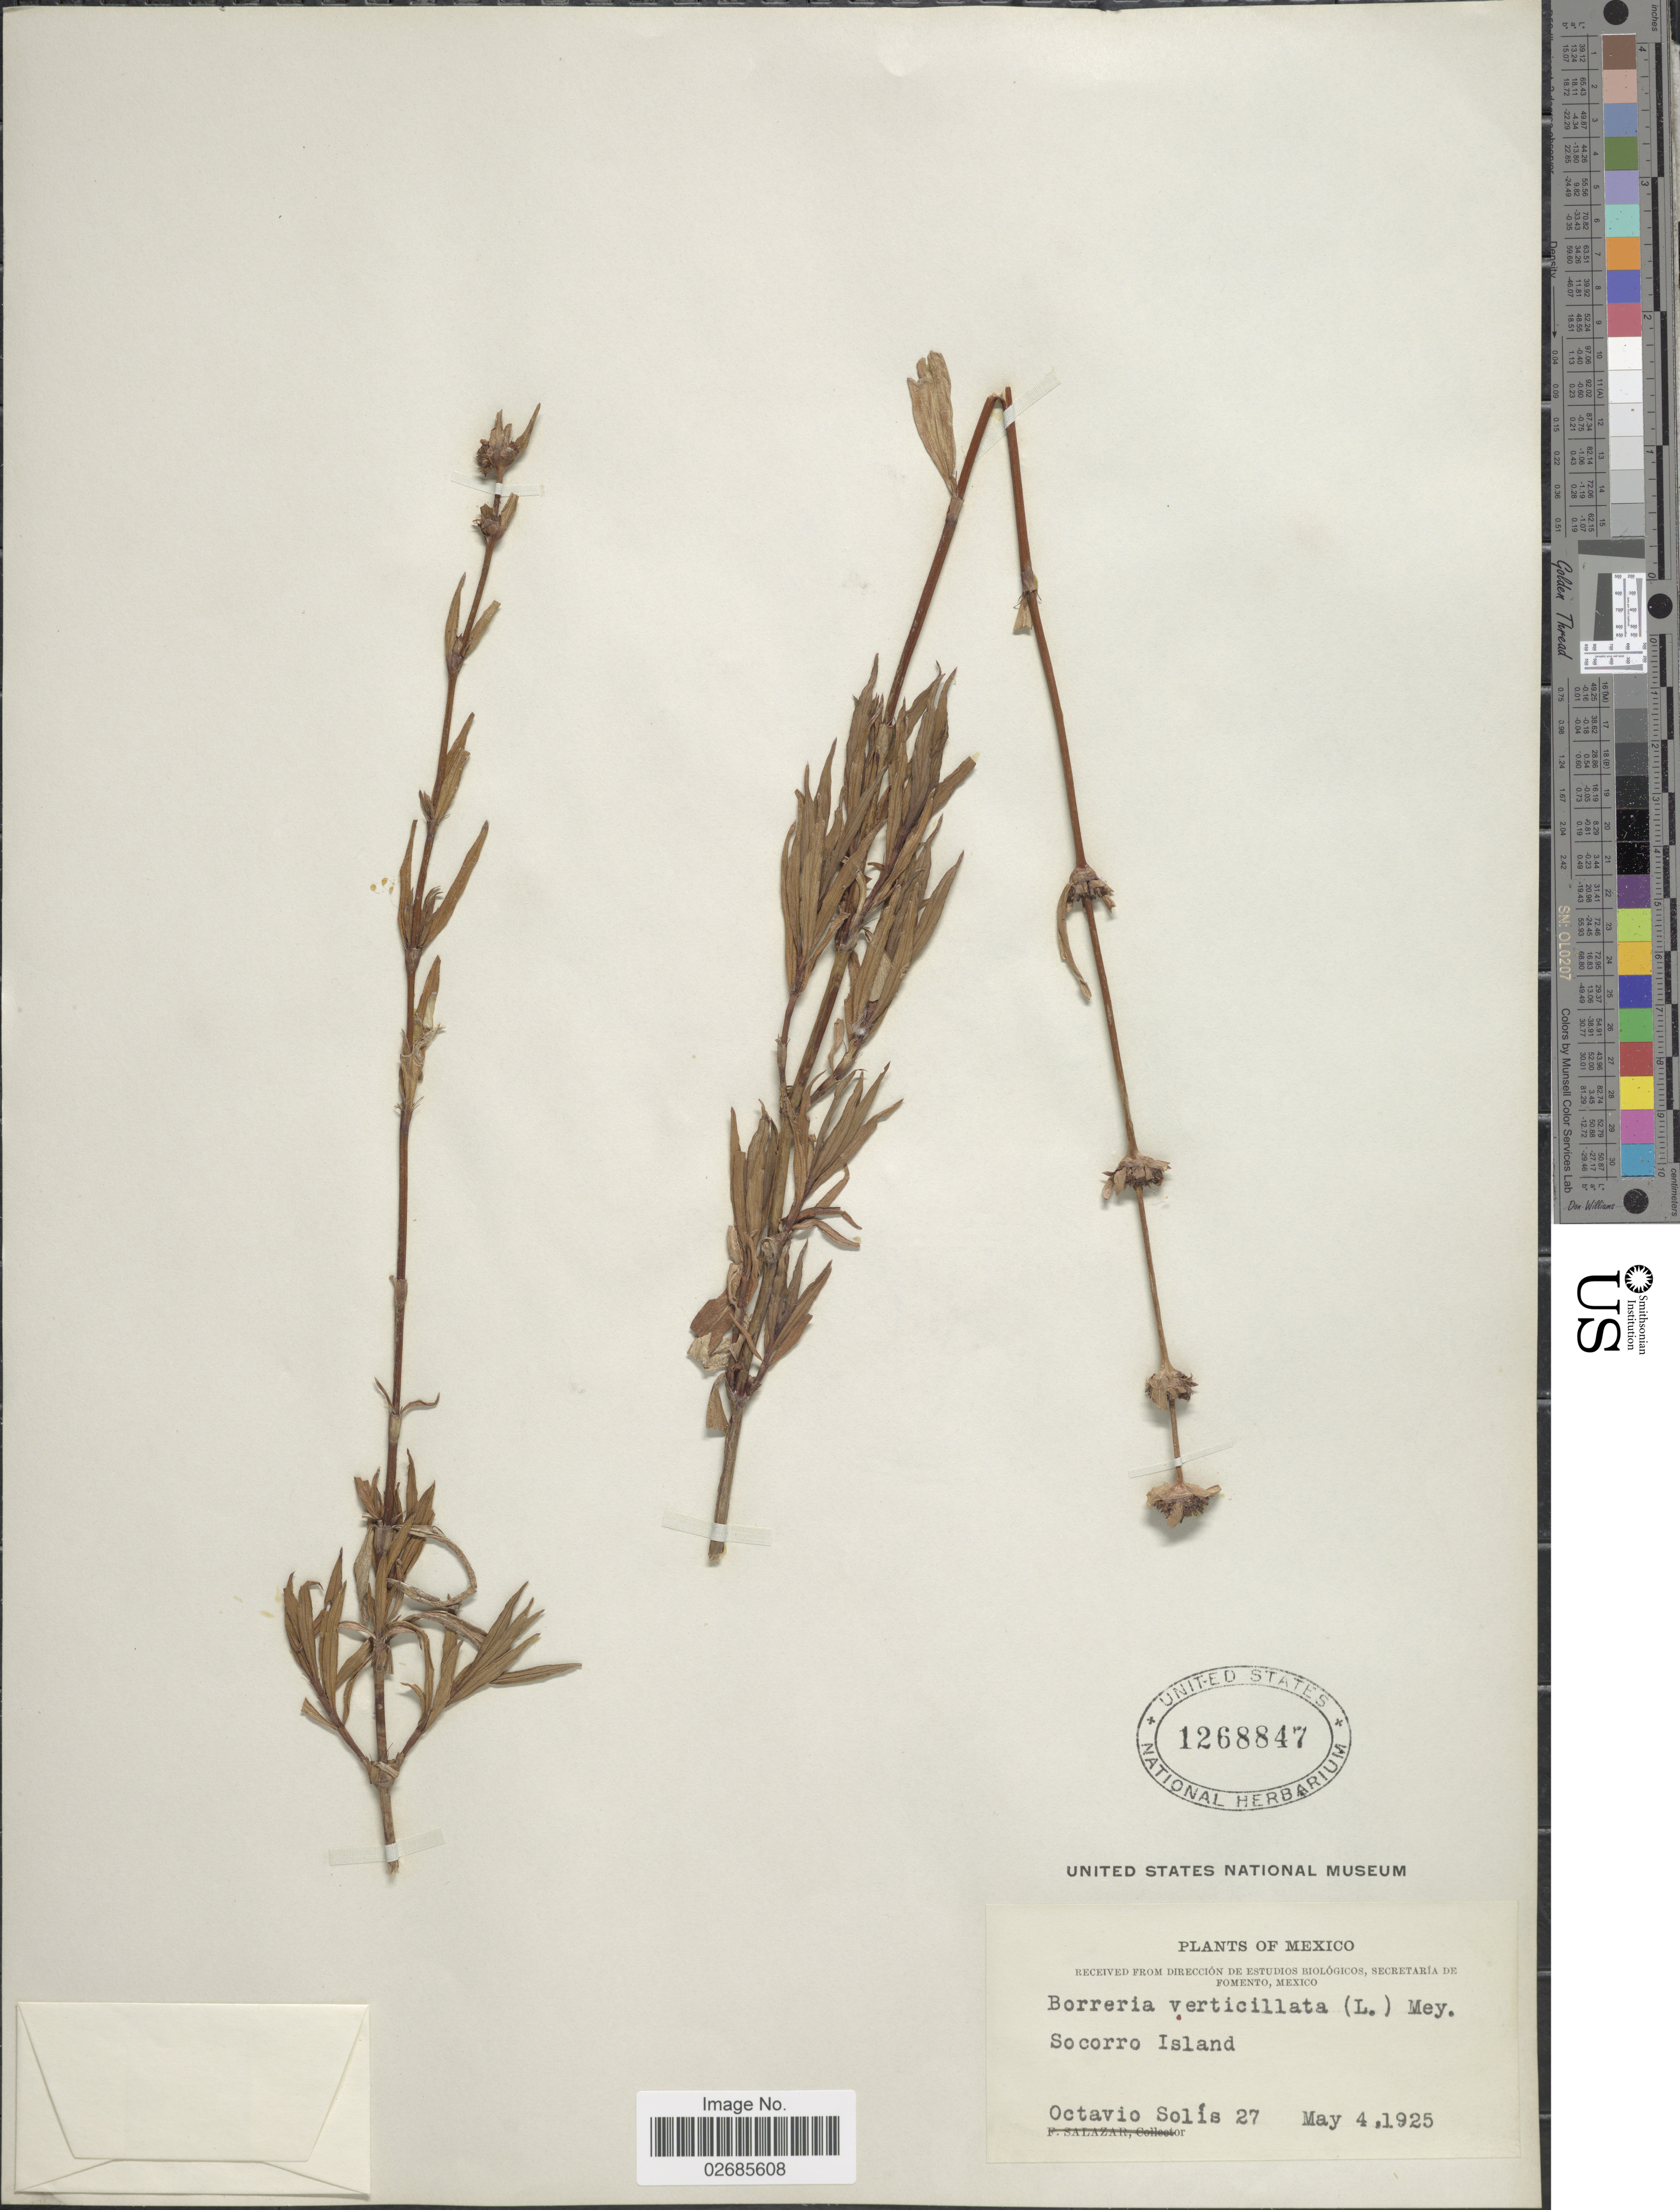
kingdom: Plantae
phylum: Tracheophyta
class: Magnoliopsida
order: Gentianales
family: Rubiaceae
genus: Borreria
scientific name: Borreria nesiotica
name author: B.L. Rob.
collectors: O. Solis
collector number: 27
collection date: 1925-05-04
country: Mexico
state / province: Colima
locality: Socorro Island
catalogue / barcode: US 1268847